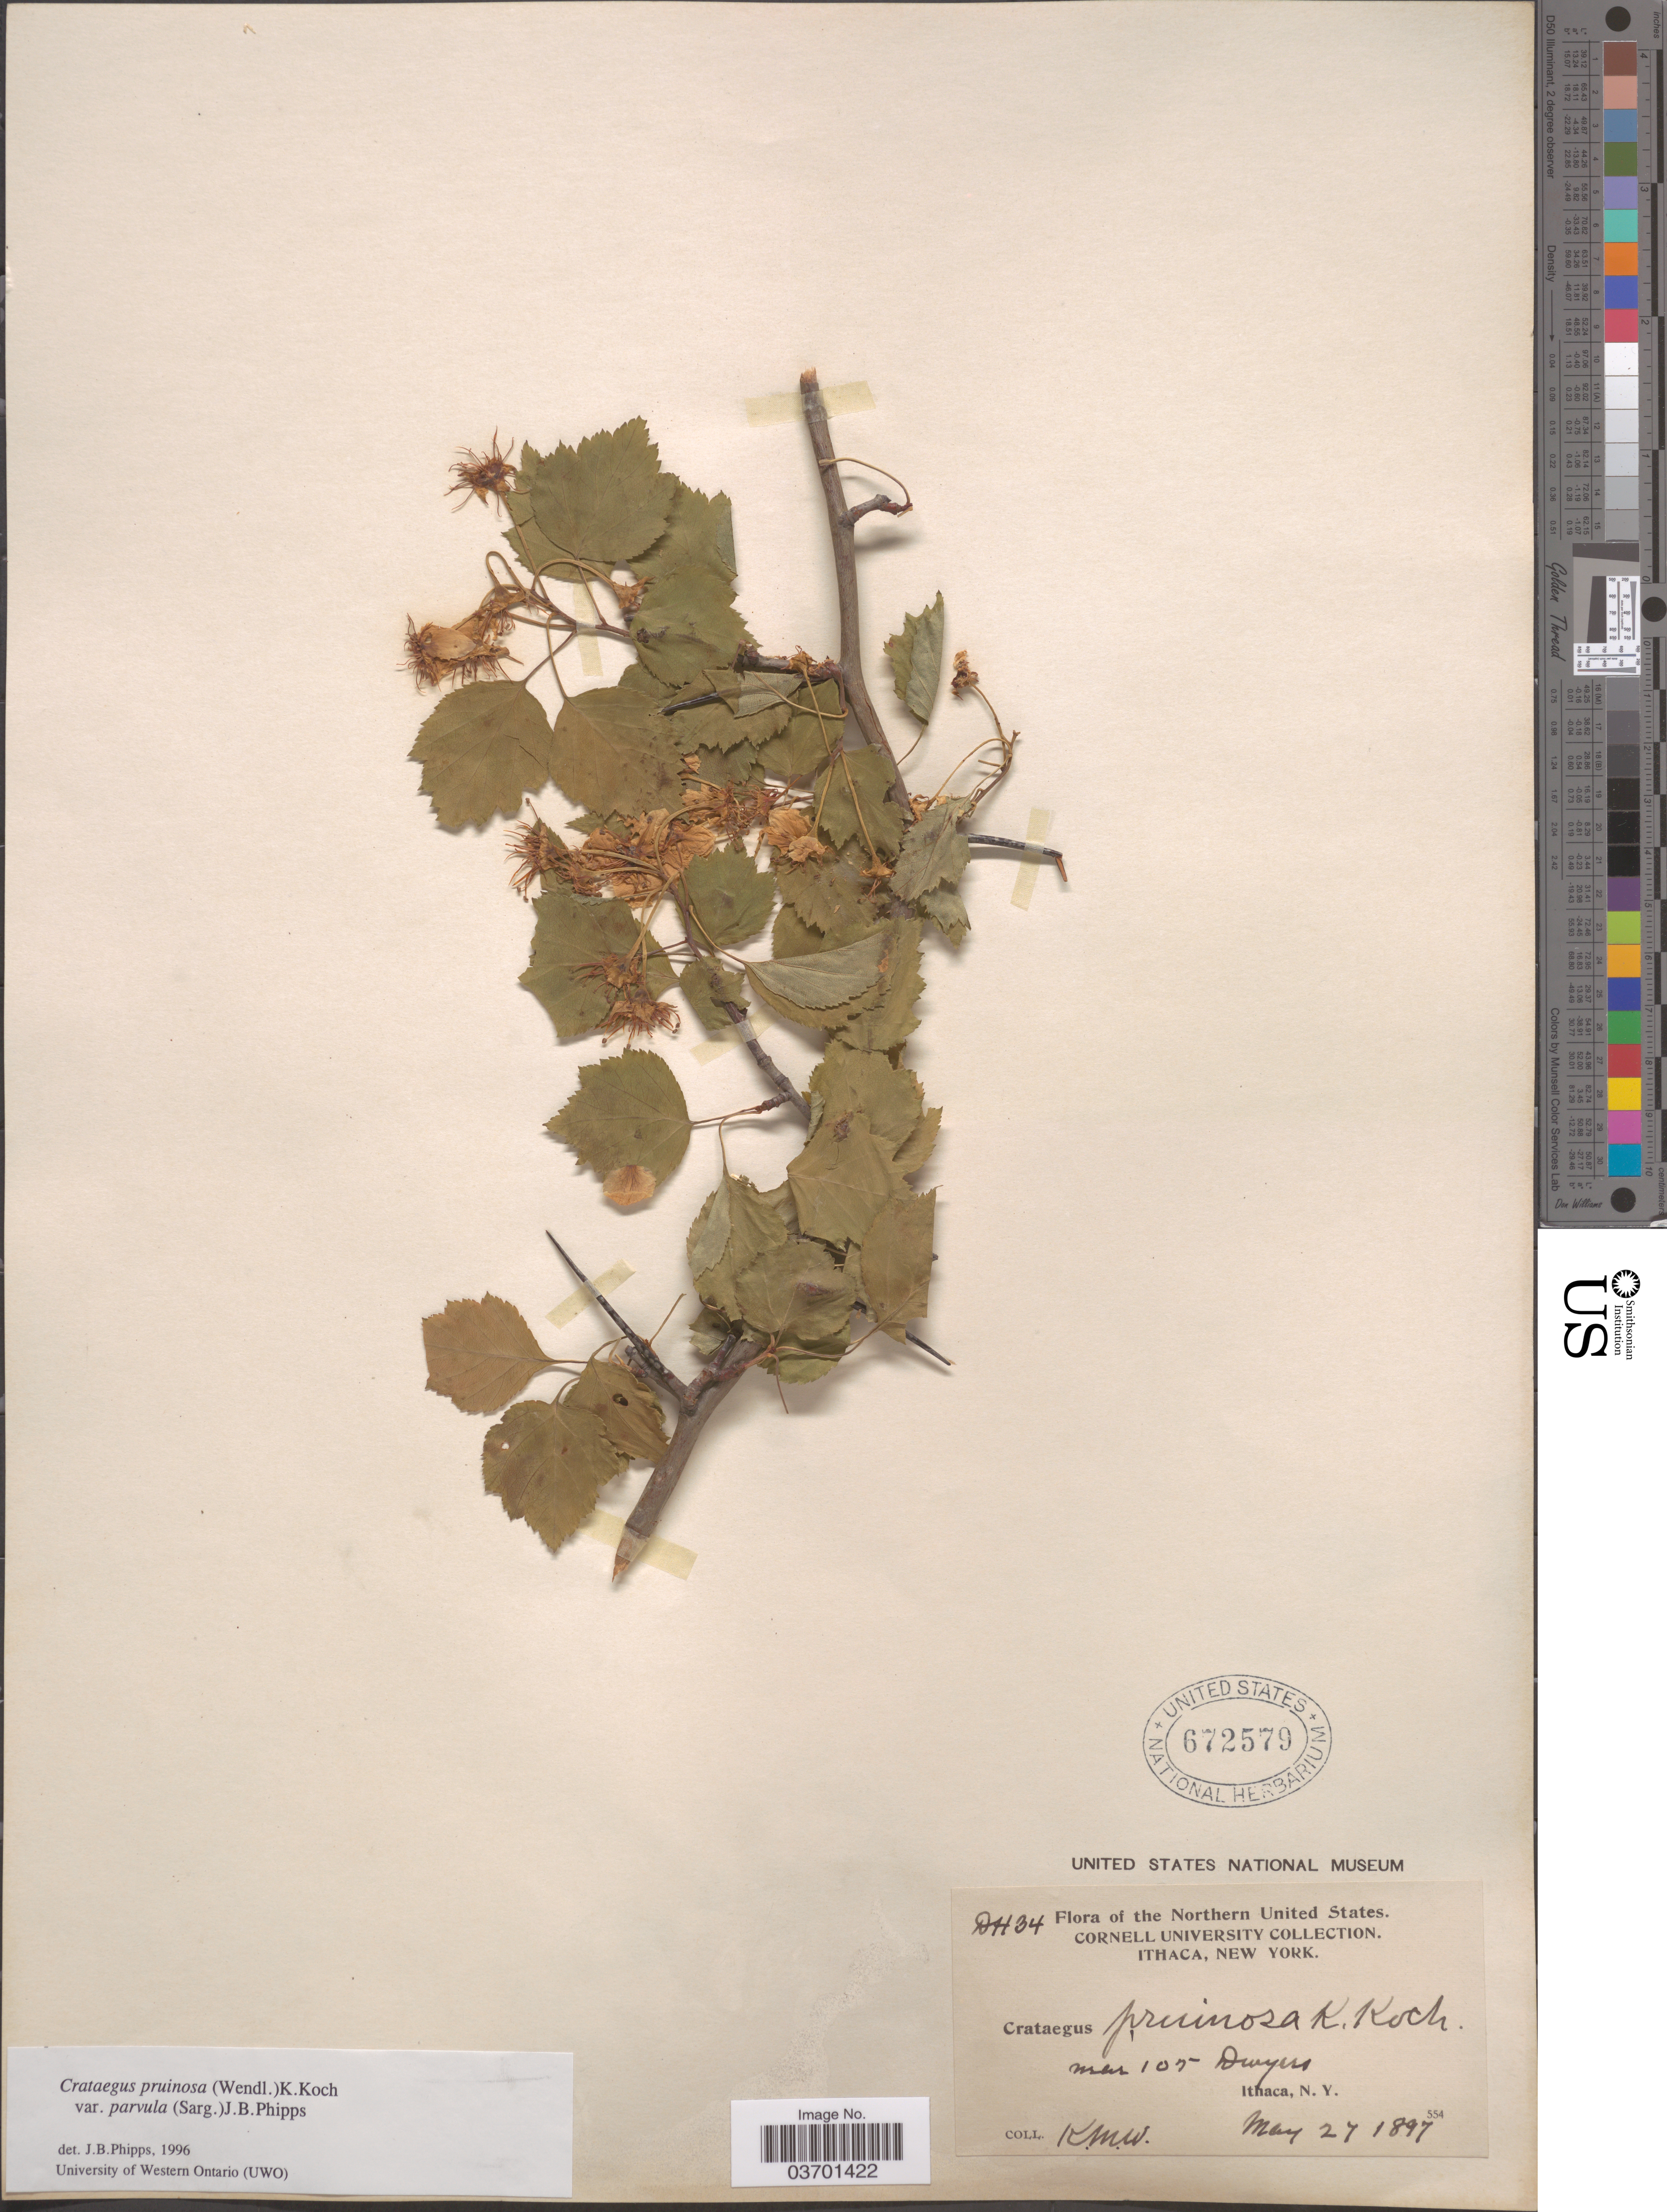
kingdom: Plantae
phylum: Tracheophyta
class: Magnoliopsida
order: Rosales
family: Rosaceae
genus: Crataegus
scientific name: Crataegus pruinosa var. parvula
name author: (Sarg.) J.B. Phipps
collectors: K. M. W.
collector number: DH34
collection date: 1897-05-27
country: United States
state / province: New York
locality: The Northern United States. Ithaca.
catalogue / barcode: US 672579